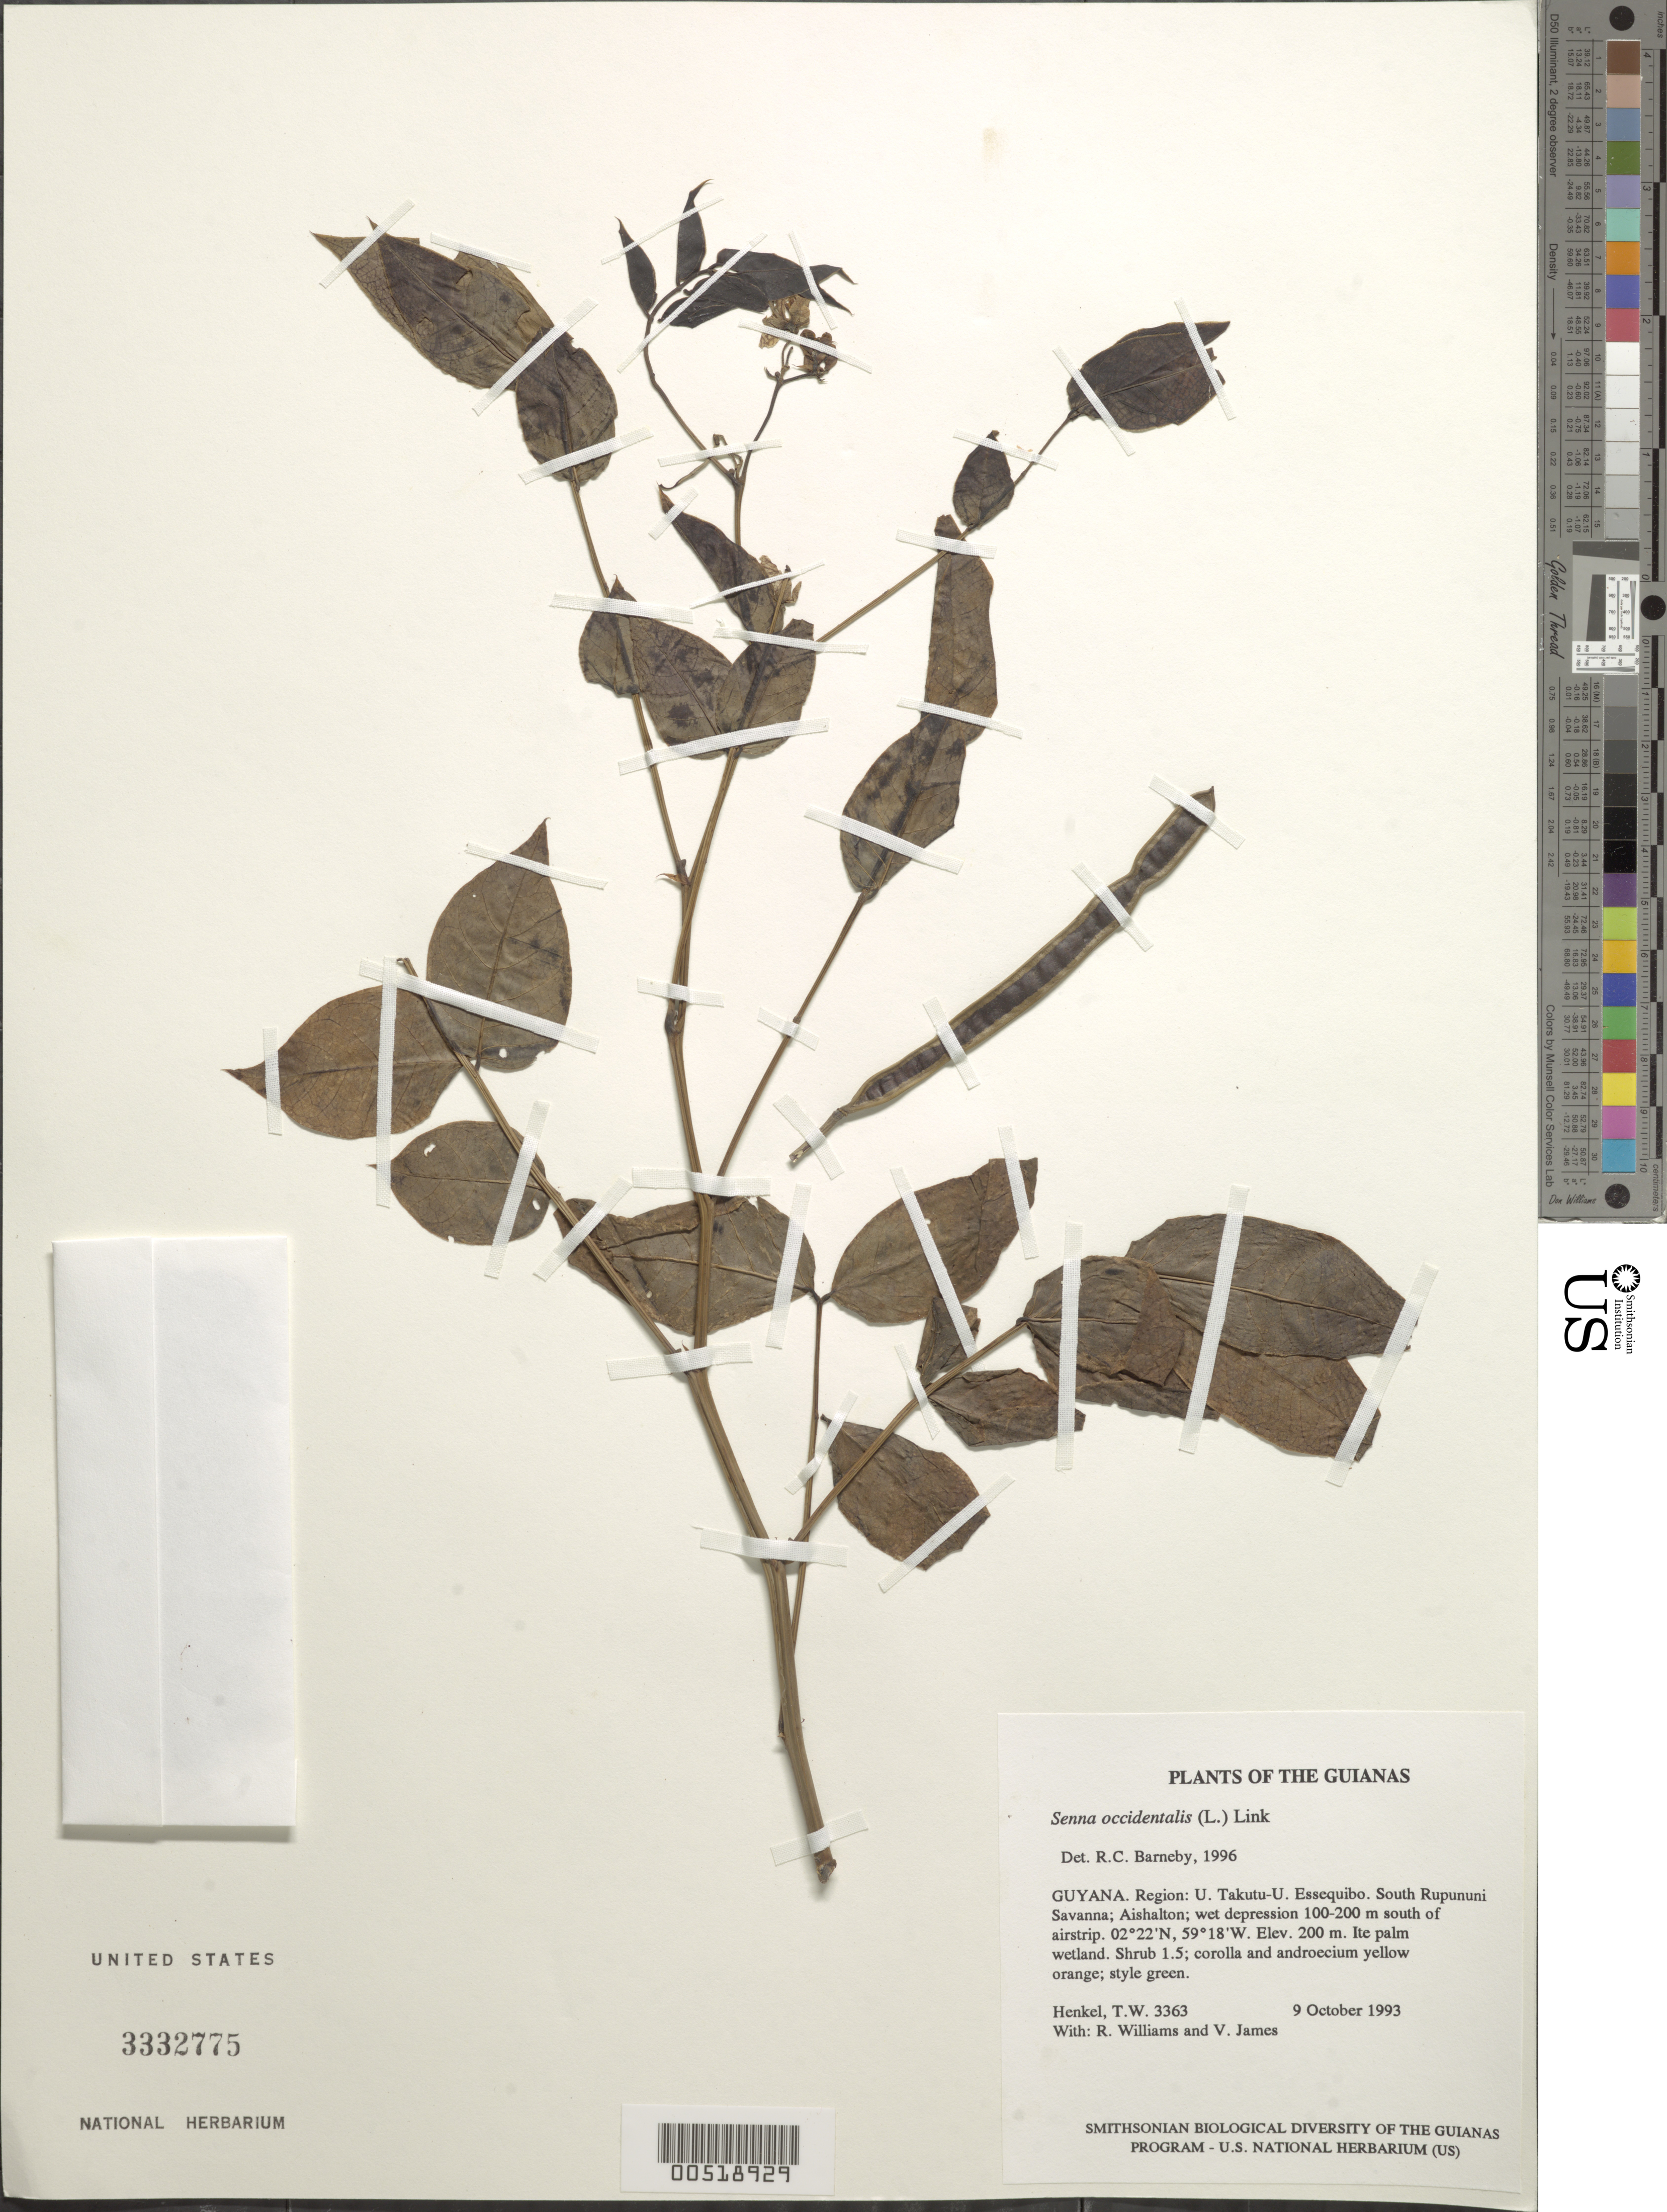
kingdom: Plantae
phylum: Tracheophyta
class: Magnoliopsida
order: Fabales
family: Fabaceae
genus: Senna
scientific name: Senna occidentalis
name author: (L.) Link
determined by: Barneby, Rupert C., (NY)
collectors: T. Henkel, R. Williams & V. James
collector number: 3363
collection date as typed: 9 October 1993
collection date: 1993-10-09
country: Guyana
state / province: U. Takutu-U. Essequibo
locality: South Rupununi Savanna; Aishalton; wet depression 100-200 m south of airstrip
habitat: Ite palm wetland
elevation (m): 200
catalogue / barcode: US 3332775